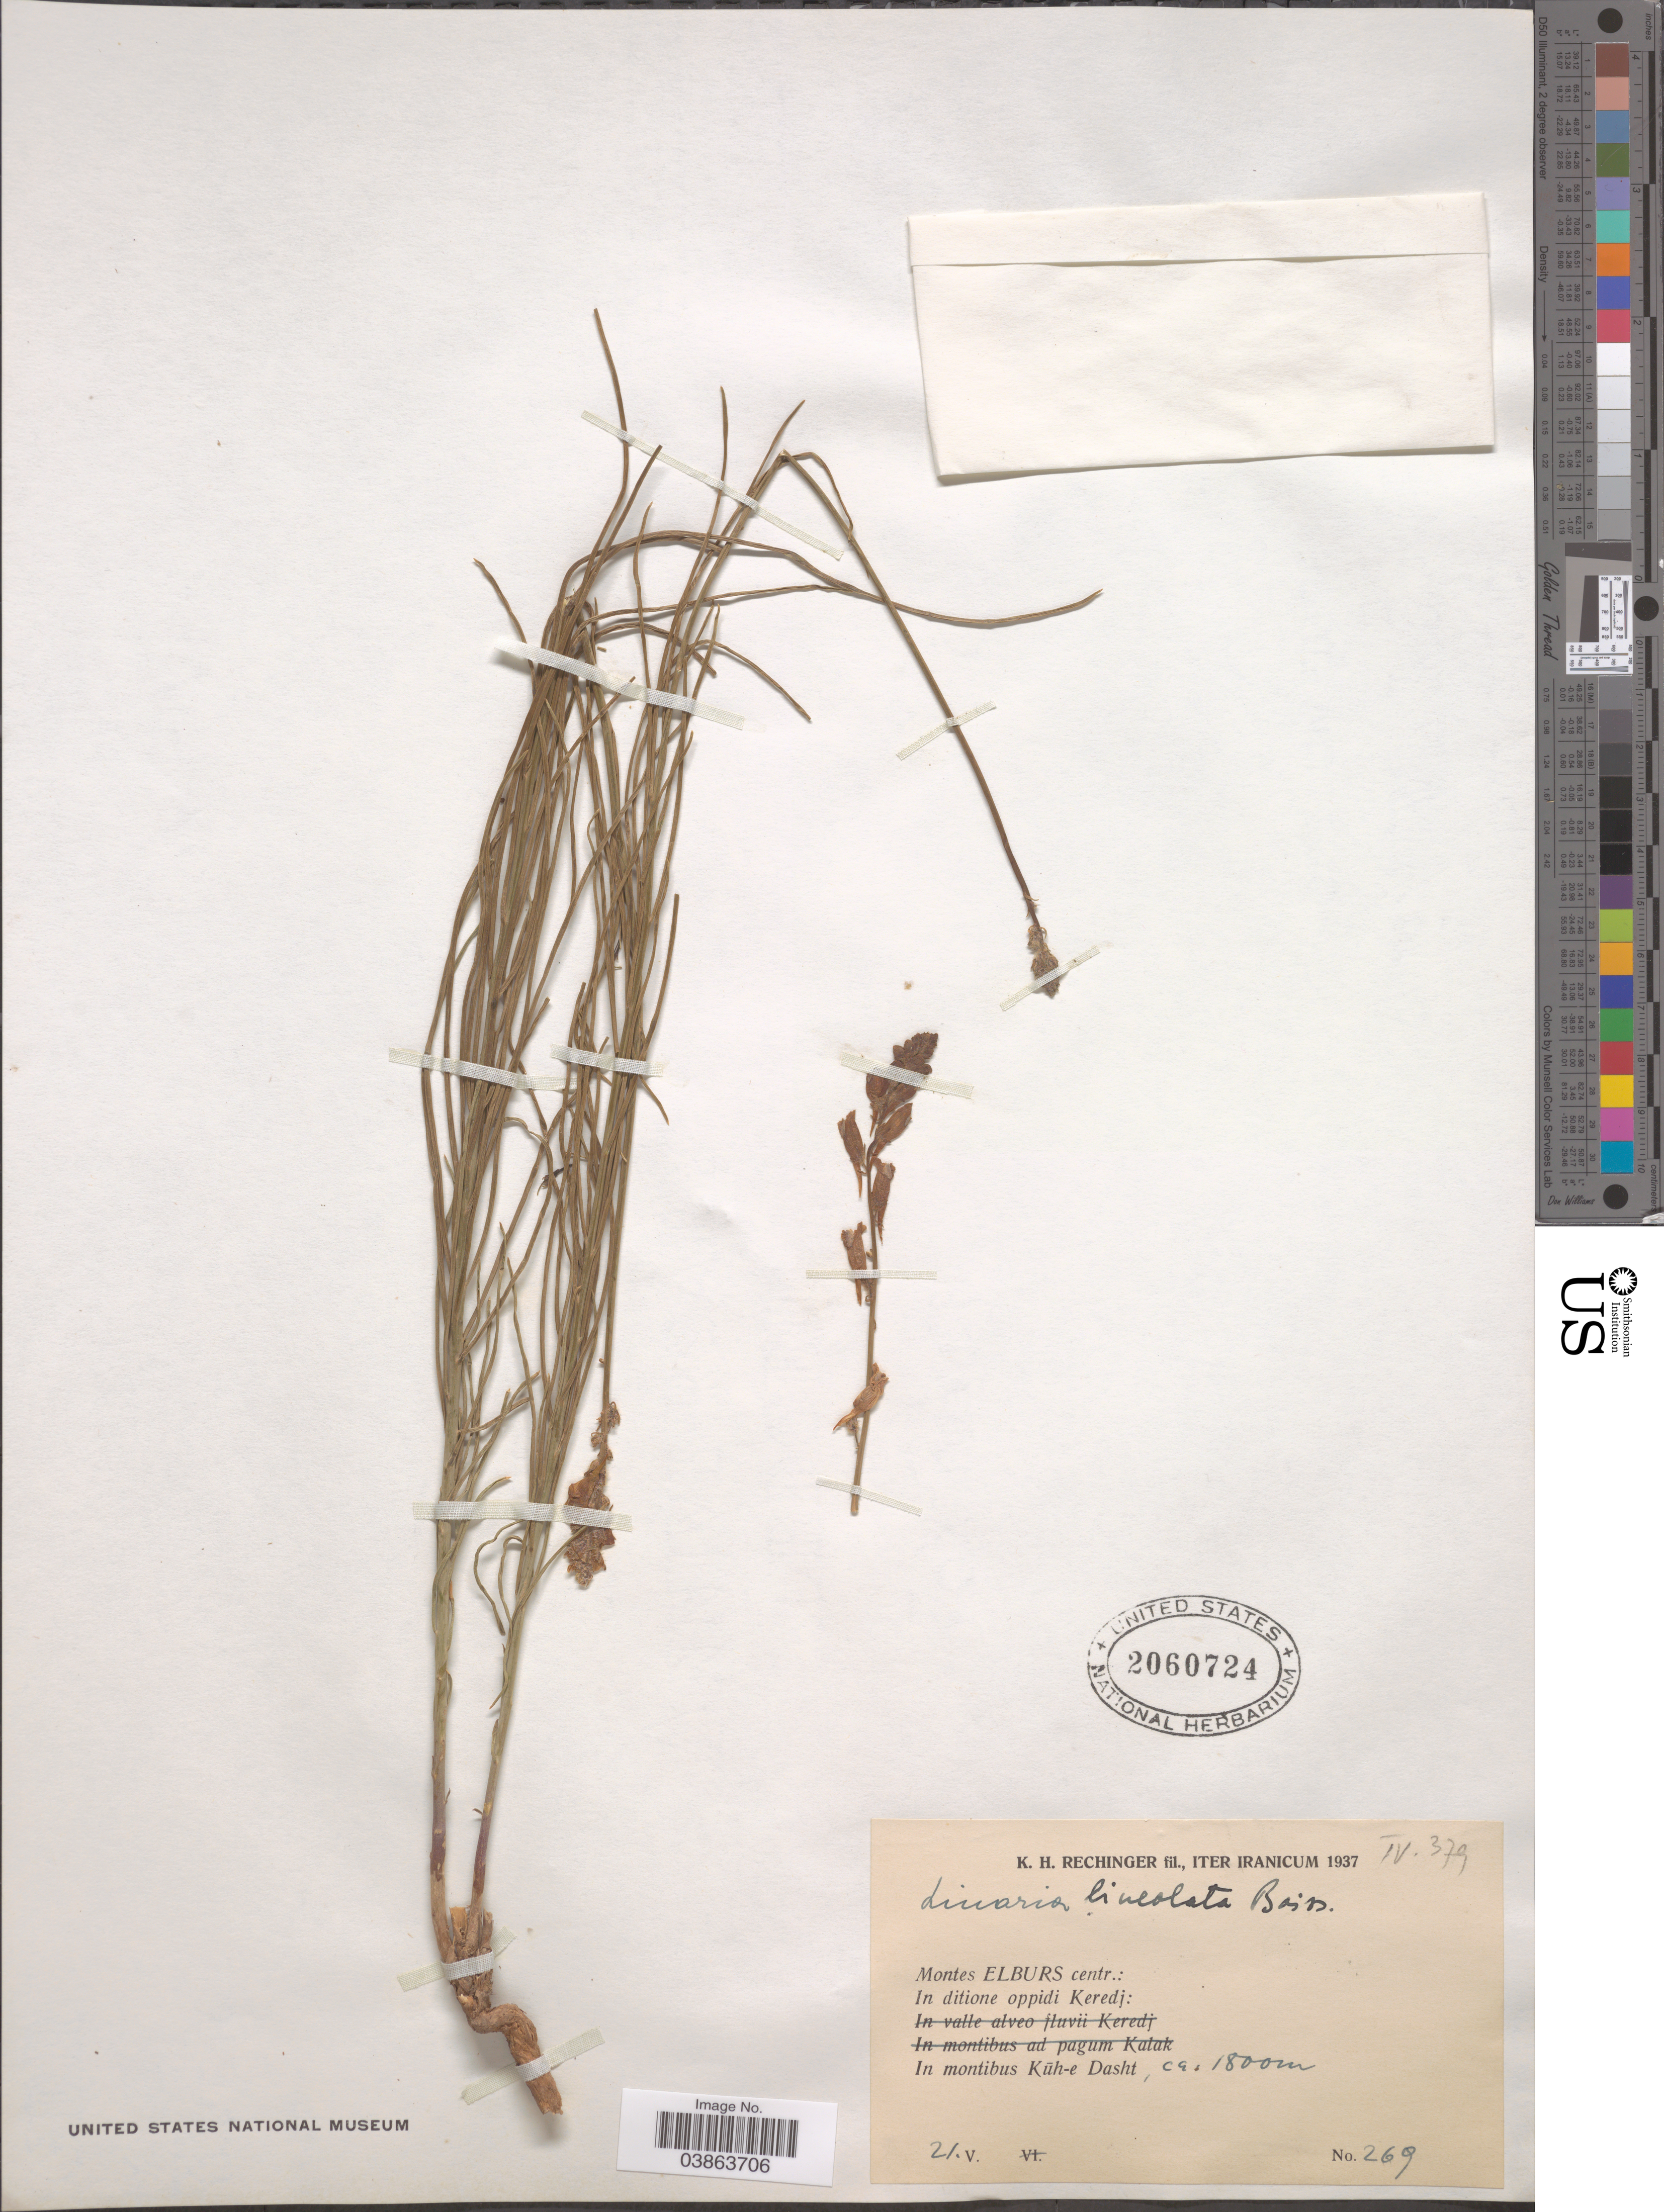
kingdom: Plantae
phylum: Tracheophyta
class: Magnoliopsida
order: Lamiales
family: Plantaginaceae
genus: Linaria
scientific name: Linaria lineolata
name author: Boiss.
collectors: K. H. Rechinger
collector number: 269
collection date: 1937-05-21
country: Iran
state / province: Alborz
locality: Montes Elburs centr: In ditione oppidi Keredj: In montibus Kūh-e Dasht.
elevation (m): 1800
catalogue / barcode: US 2060724